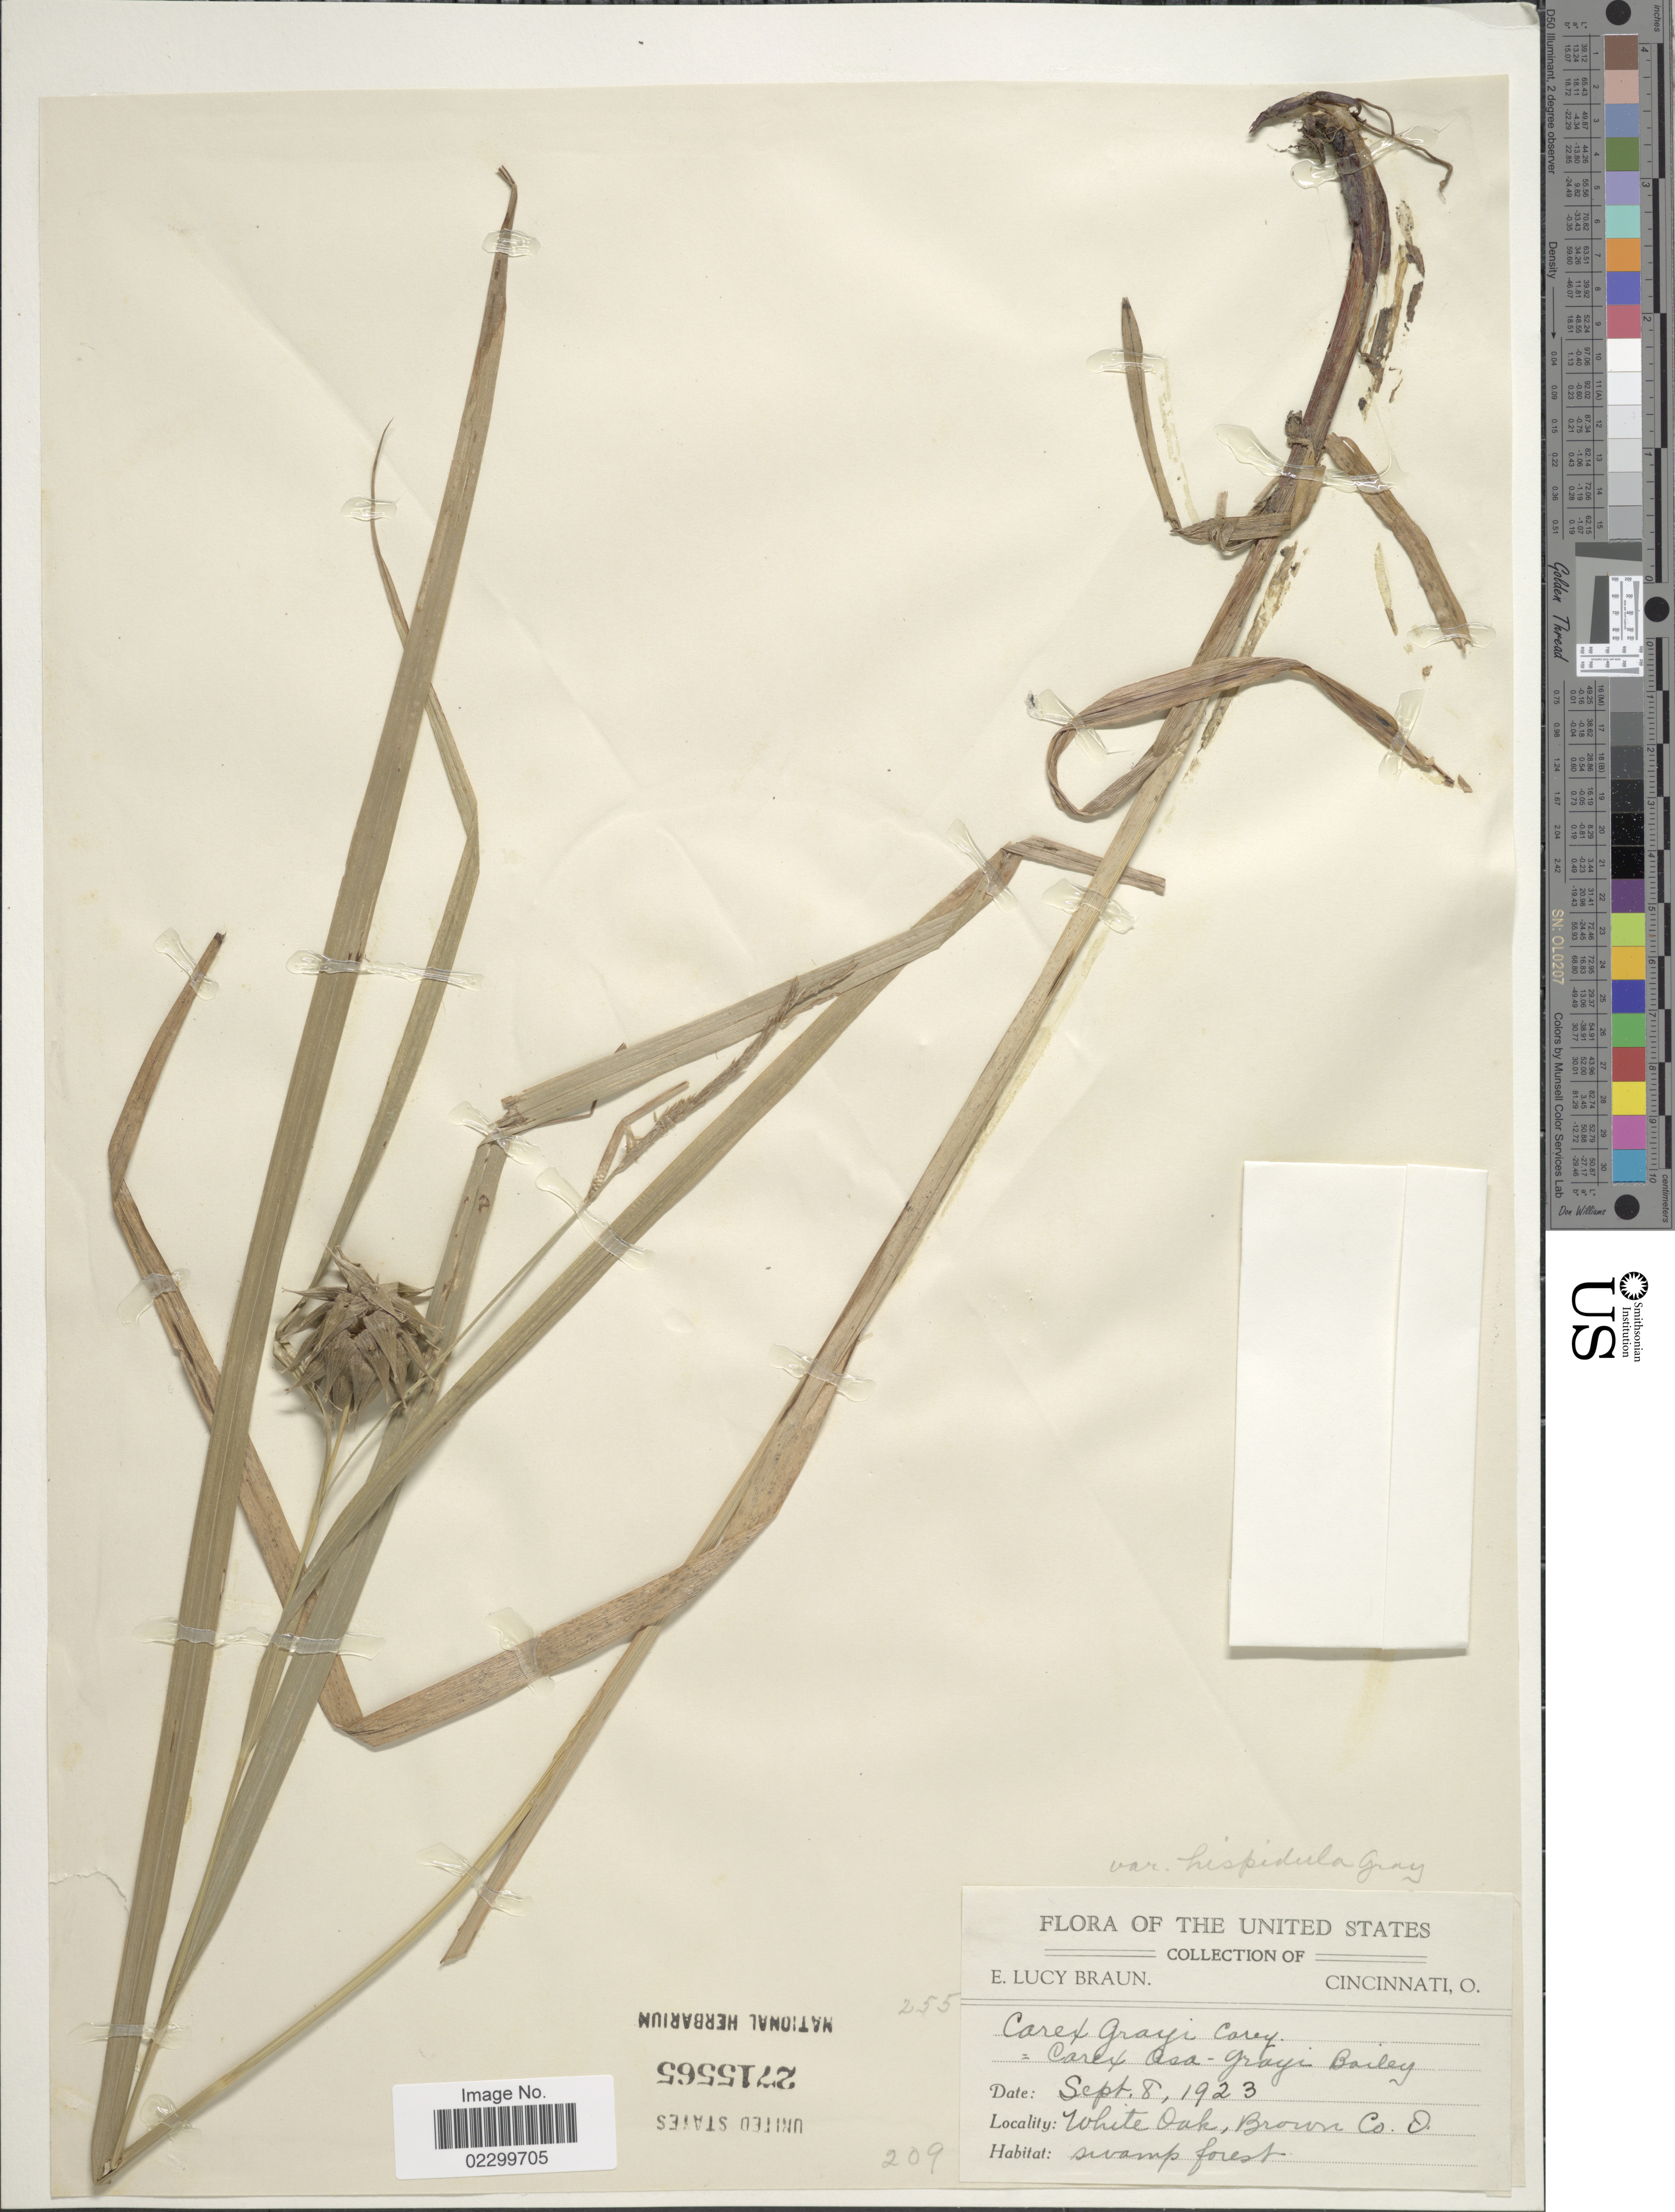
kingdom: Plantae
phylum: Tracheophyta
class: Liliopsida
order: Poales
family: Cyperaceae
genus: Carex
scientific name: Carex grayi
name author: J. Carey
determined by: Strong, Mark T., (BOT), Smithsonian Institution - National Museum of Natural History (UNITED STATES)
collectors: E. L. Braun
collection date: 1923-09-08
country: United States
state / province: Ohio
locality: White Oak, Brown Co., swamp forest.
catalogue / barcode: US 2715565